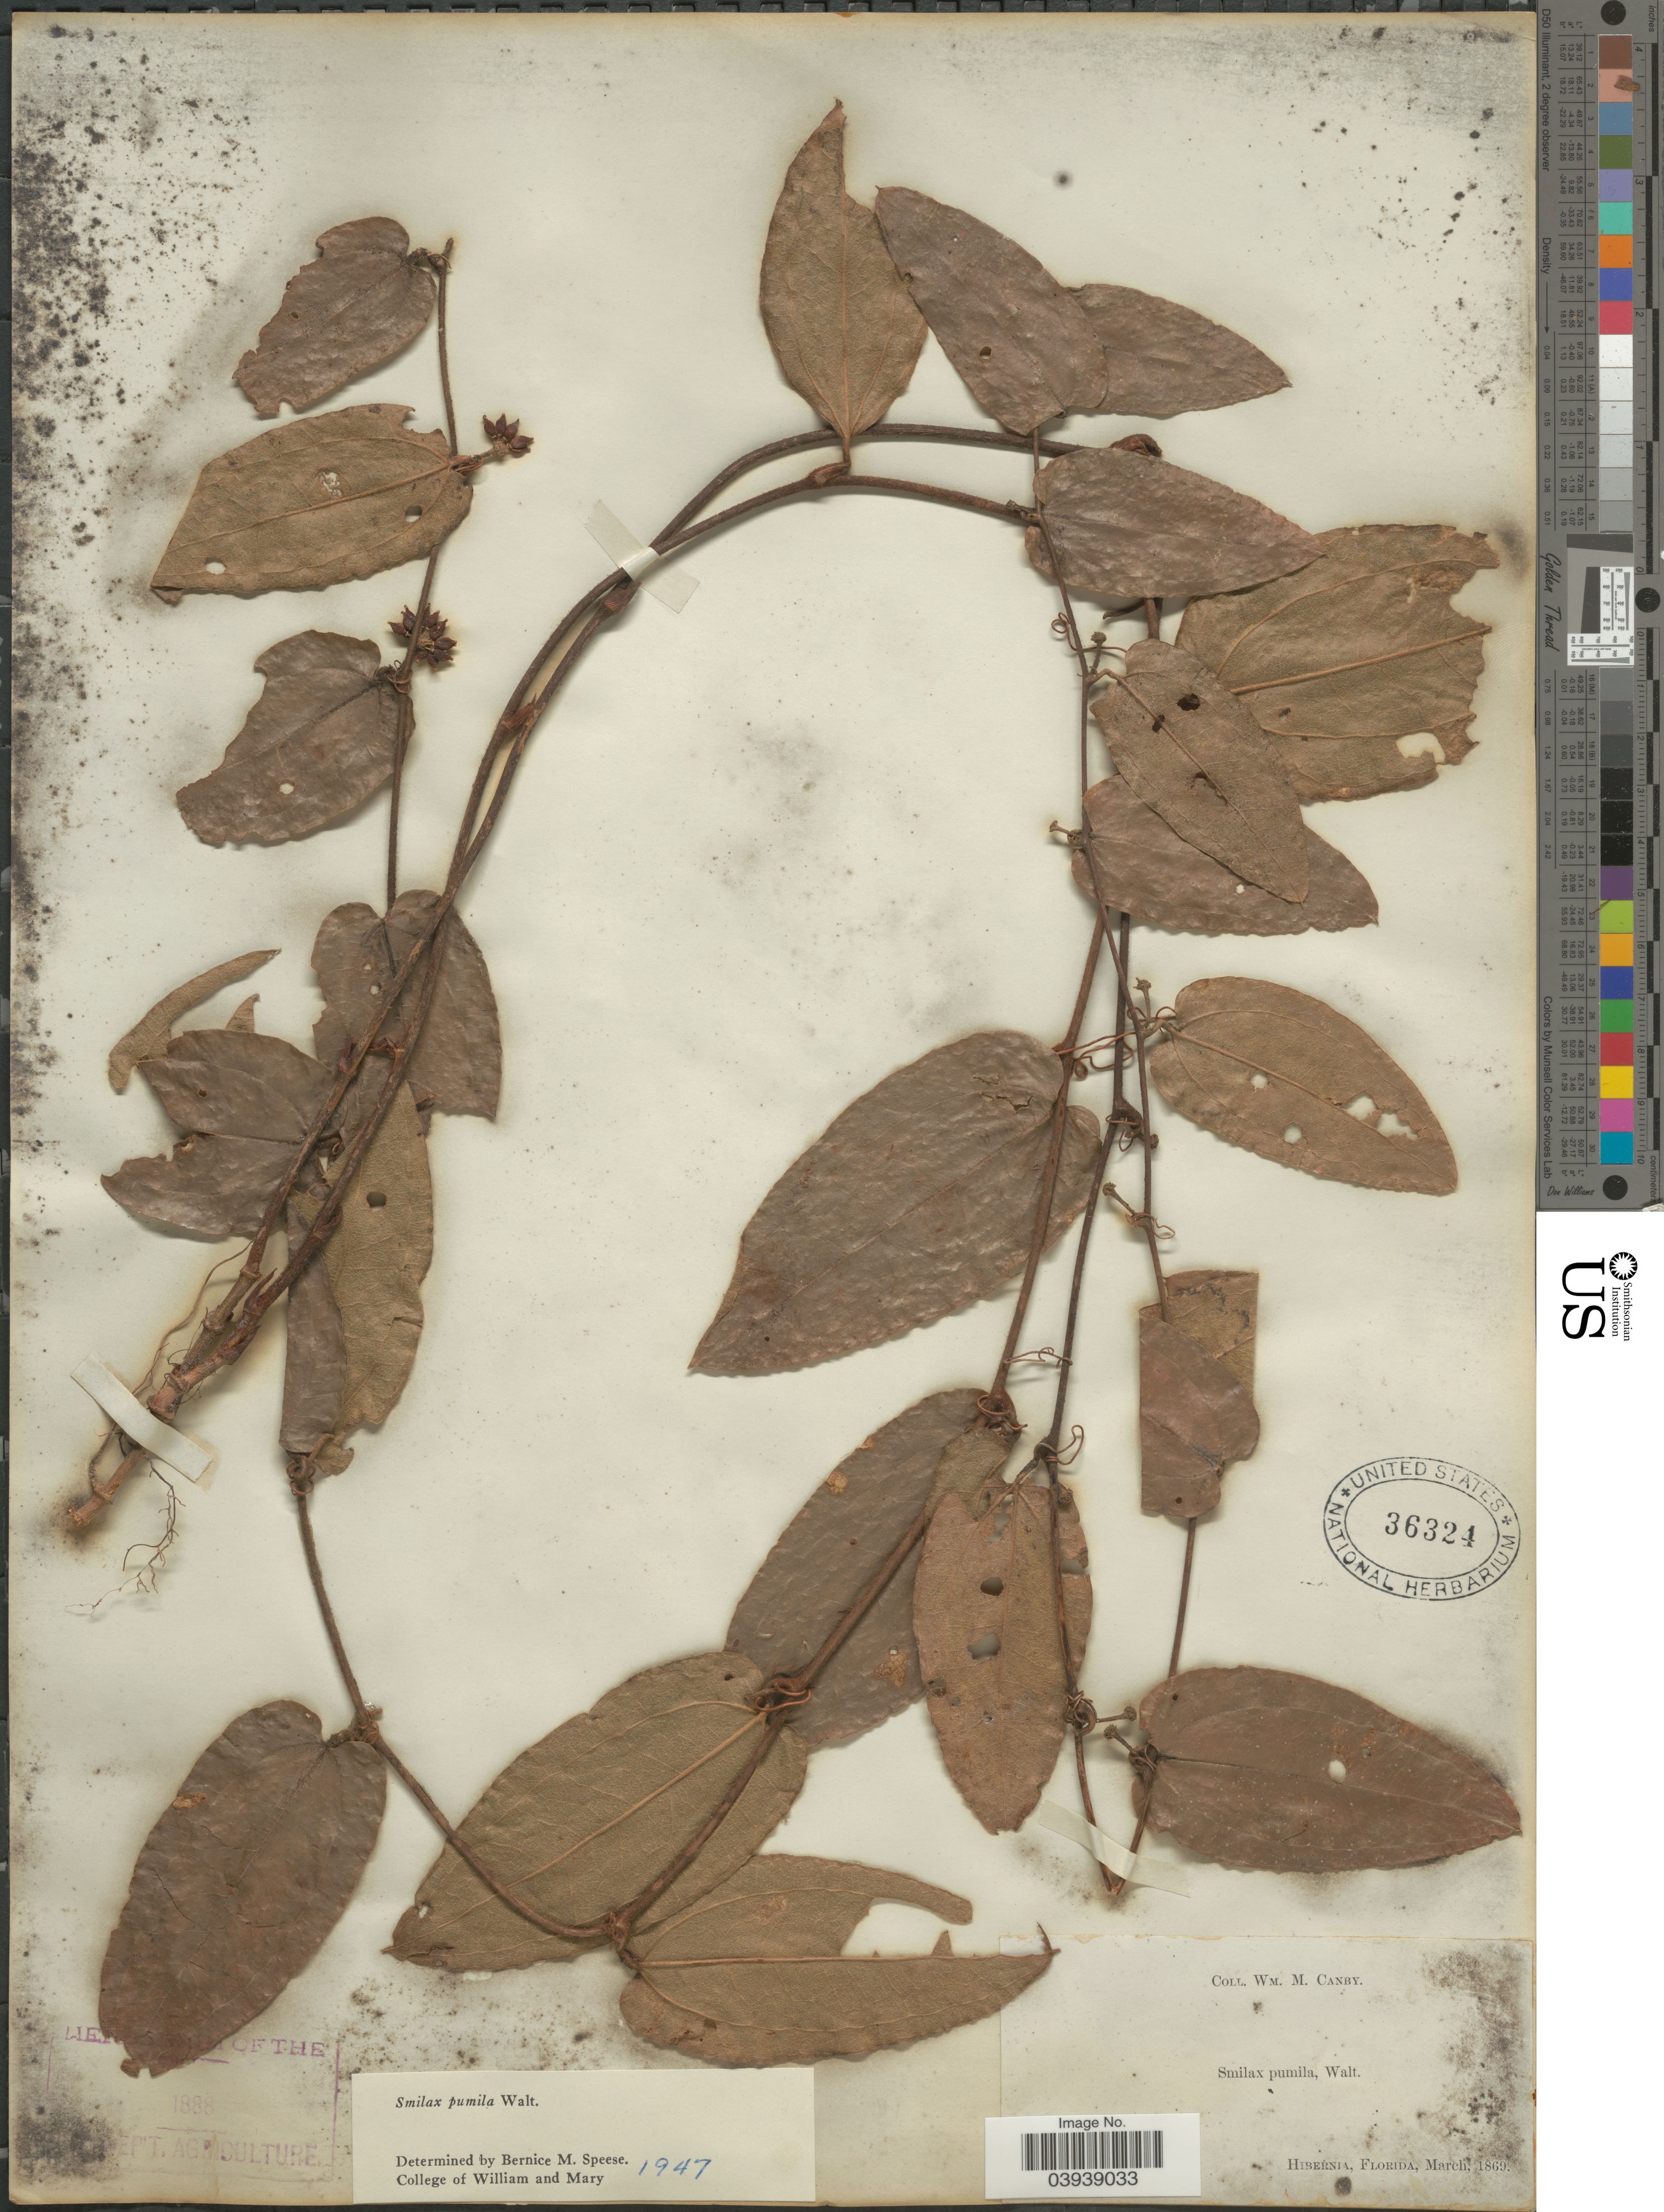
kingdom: Plantae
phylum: Tracheophyta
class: Liliopsida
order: Liliales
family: Smilacaceae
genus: Smilax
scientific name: Smilax pumila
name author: Walter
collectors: W. M. Canby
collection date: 1869-03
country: United States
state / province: Florida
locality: Hibernia.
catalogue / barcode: US 36324